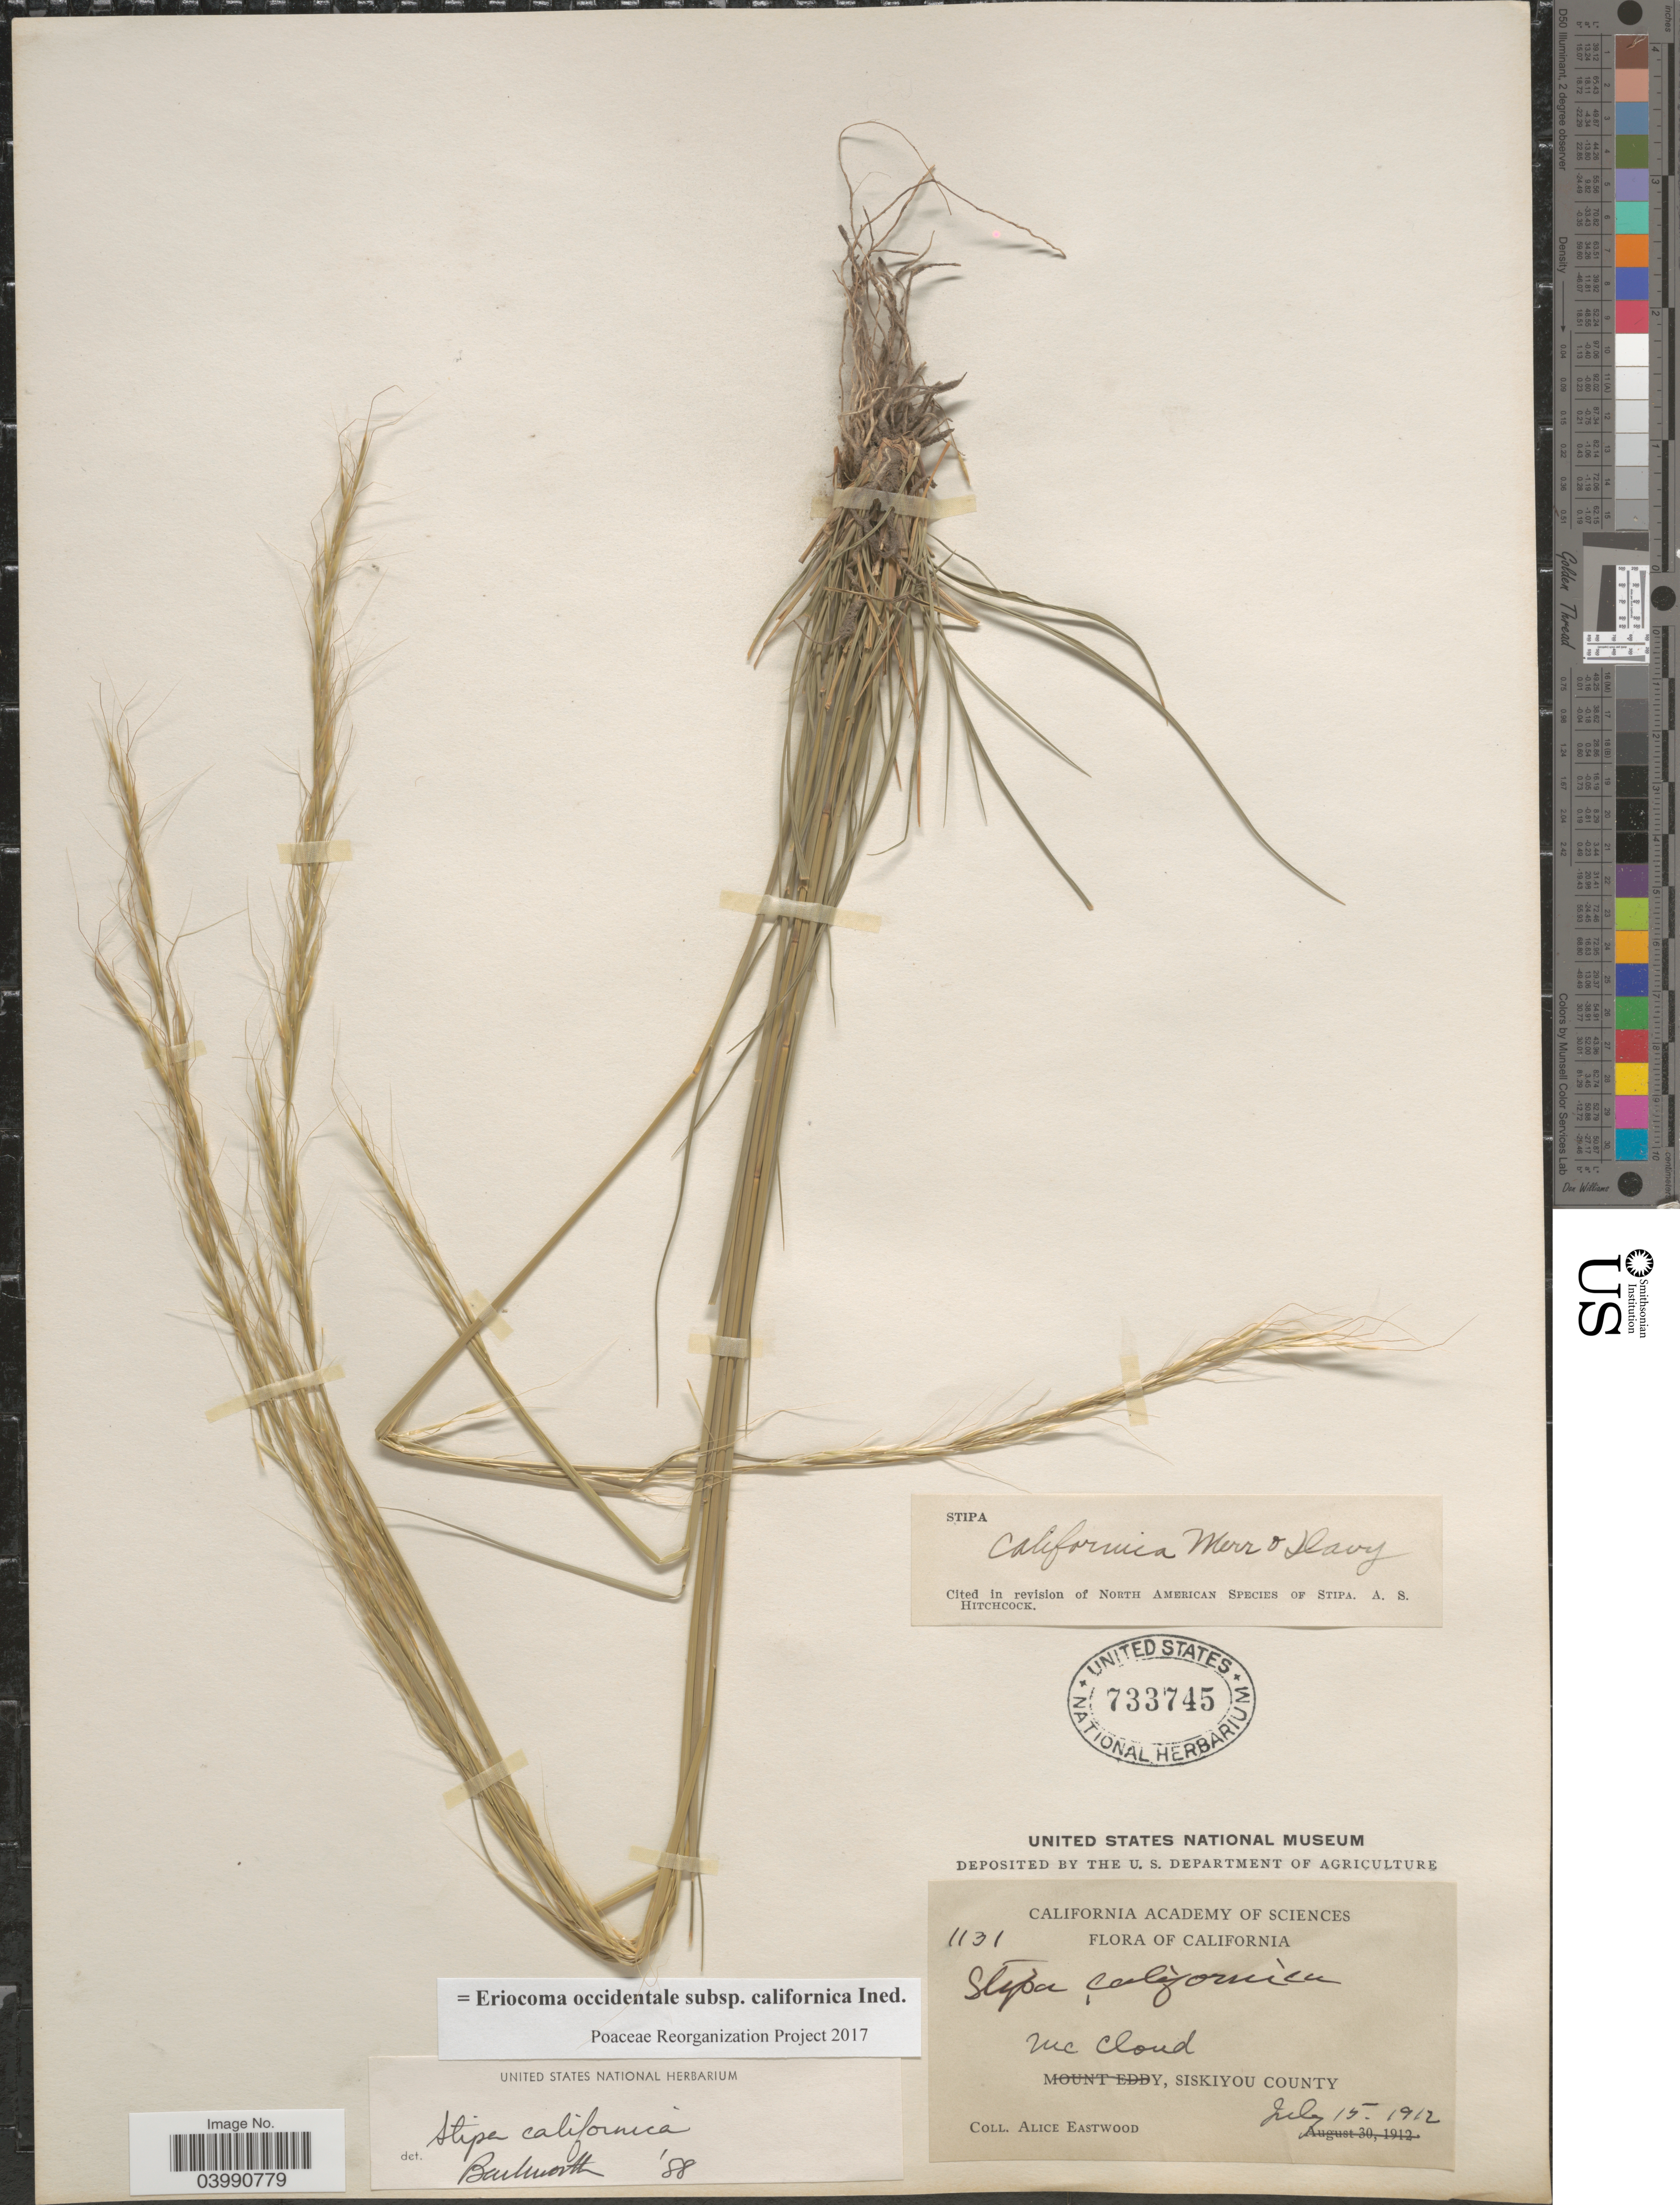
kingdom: Plantae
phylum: Tracheophyta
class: Liliopsida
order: Poales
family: Poaceae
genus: Eriocoma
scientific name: Eriocoma occidentalis subsp. californica ined.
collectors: A. Eastwood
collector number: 1131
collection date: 1912-07-15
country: United States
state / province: California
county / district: Siskiyou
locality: McCloud, Siskiyou County.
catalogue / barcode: US 733745